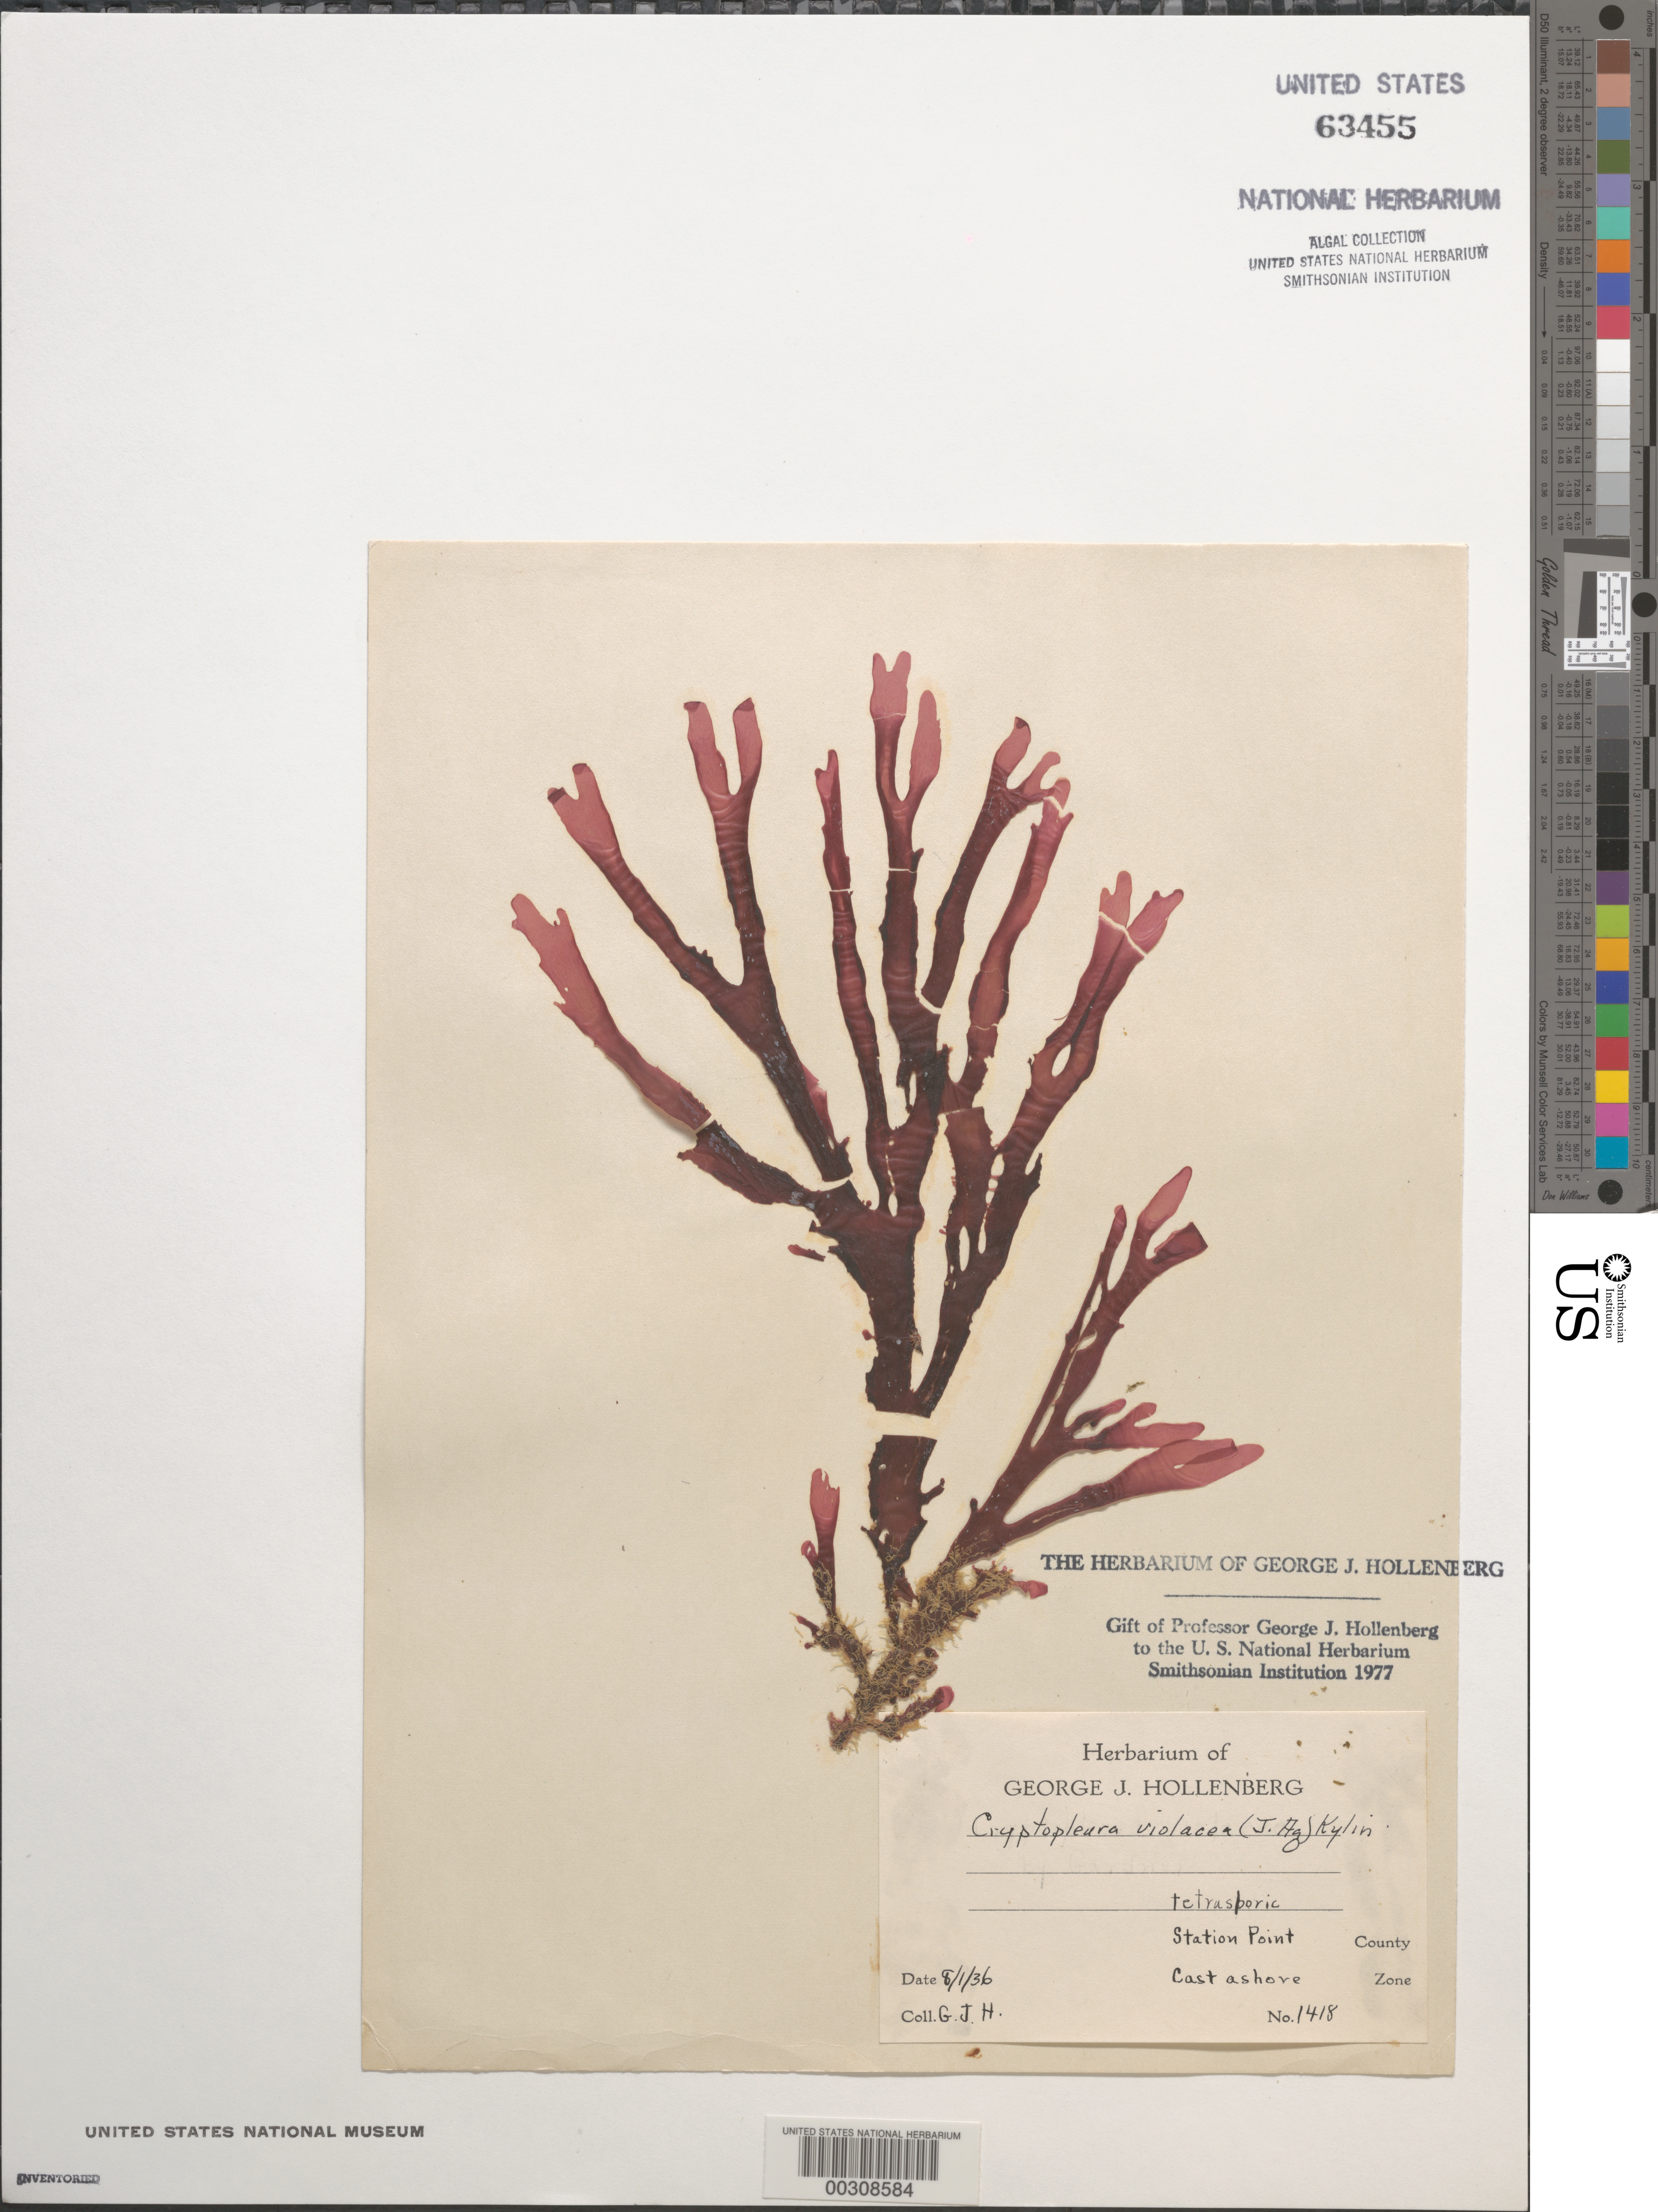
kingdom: Plantae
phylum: Rhodophyta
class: Florideophyceae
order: Ceramiales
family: Delesseriaceae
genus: Cryptopleura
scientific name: Cryptopleura violacea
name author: (J. Ag.) Kylin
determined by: Hollenberg, George J.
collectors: G. Hollenberg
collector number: GJH 1418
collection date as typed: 01 Aug 1936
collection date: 1936-08-01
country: United States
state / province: California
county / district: Monterey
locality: Station Point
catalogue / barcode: US 63455